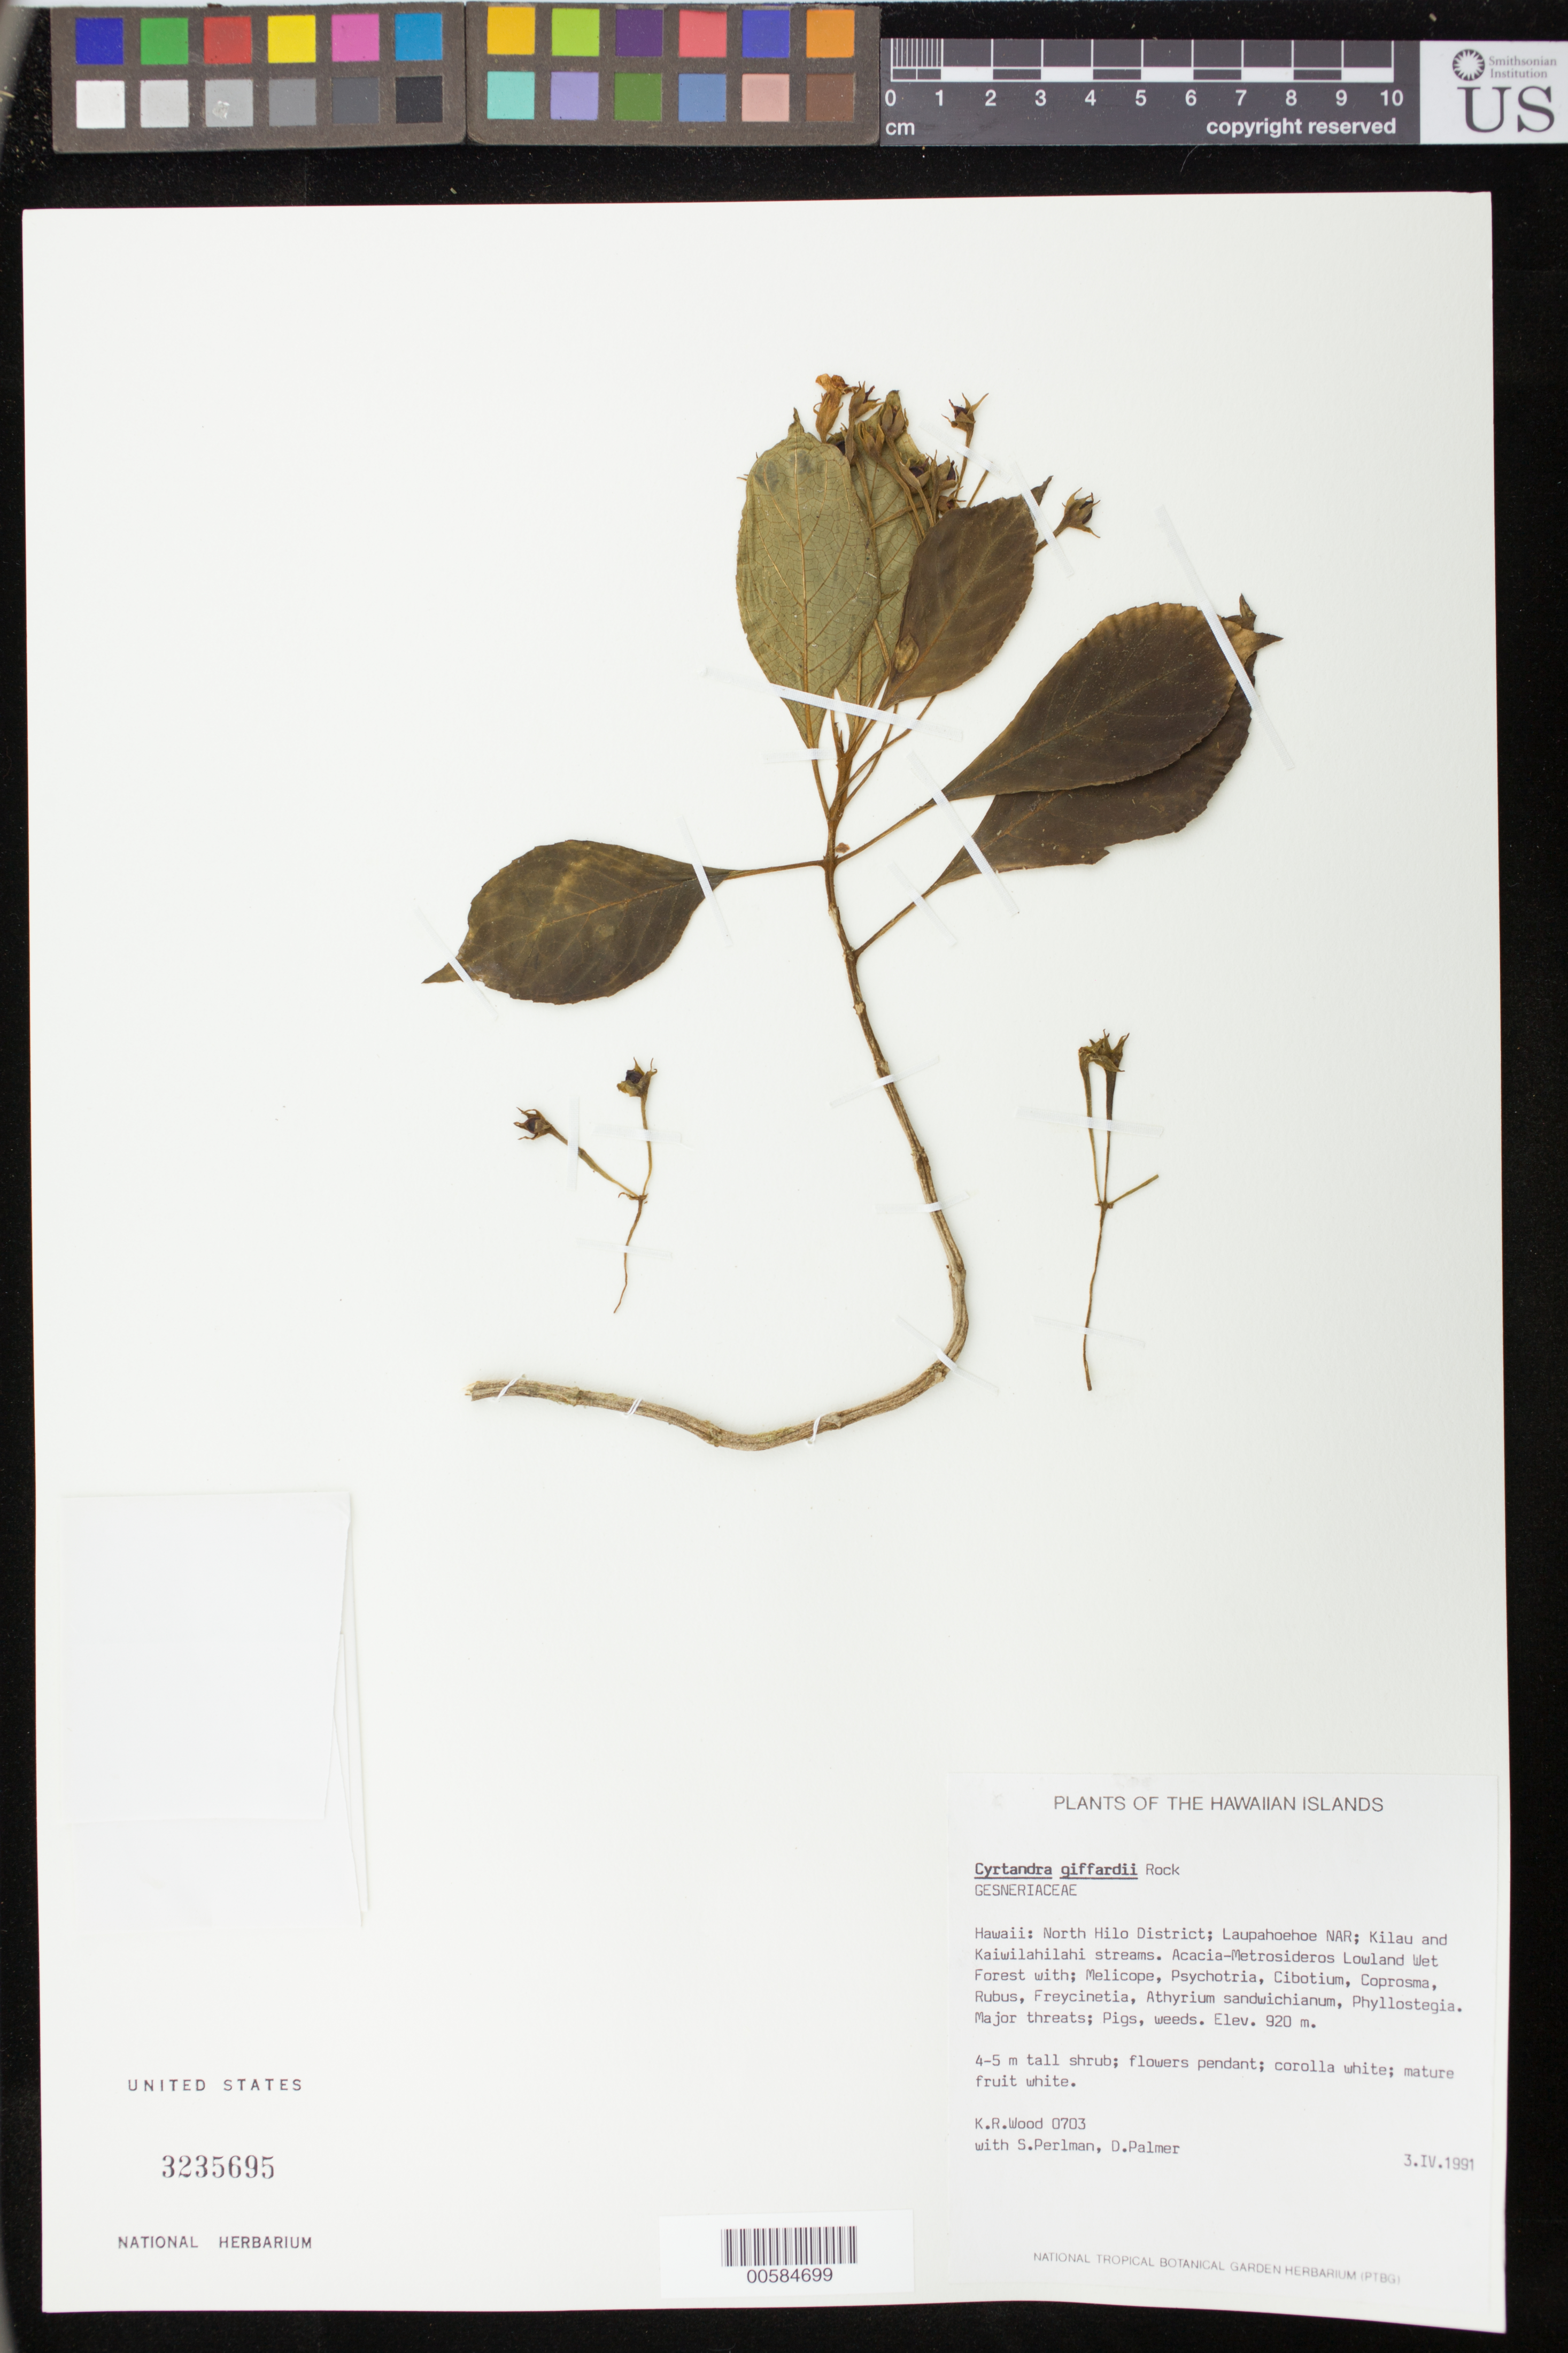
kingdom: Plantae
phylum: Tracheophyta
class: Magnoliopsida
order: Lamiales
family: Gesneriaceae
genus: Cyrtandra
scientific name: Cyrtandra giffardii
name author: Rock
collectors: K. R. Wood, S. P. Perlman & D. Palmer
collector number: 0703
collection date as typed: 3 Apr 1991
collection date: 1991-04-03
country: United States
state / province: Hawaii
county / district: Hawaii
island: Hawaii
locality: North Hilo Dist; Laupahoehoe NAR; Kilau and Kaiwilahilahi streams.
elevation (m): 920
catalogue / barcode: US 3235695